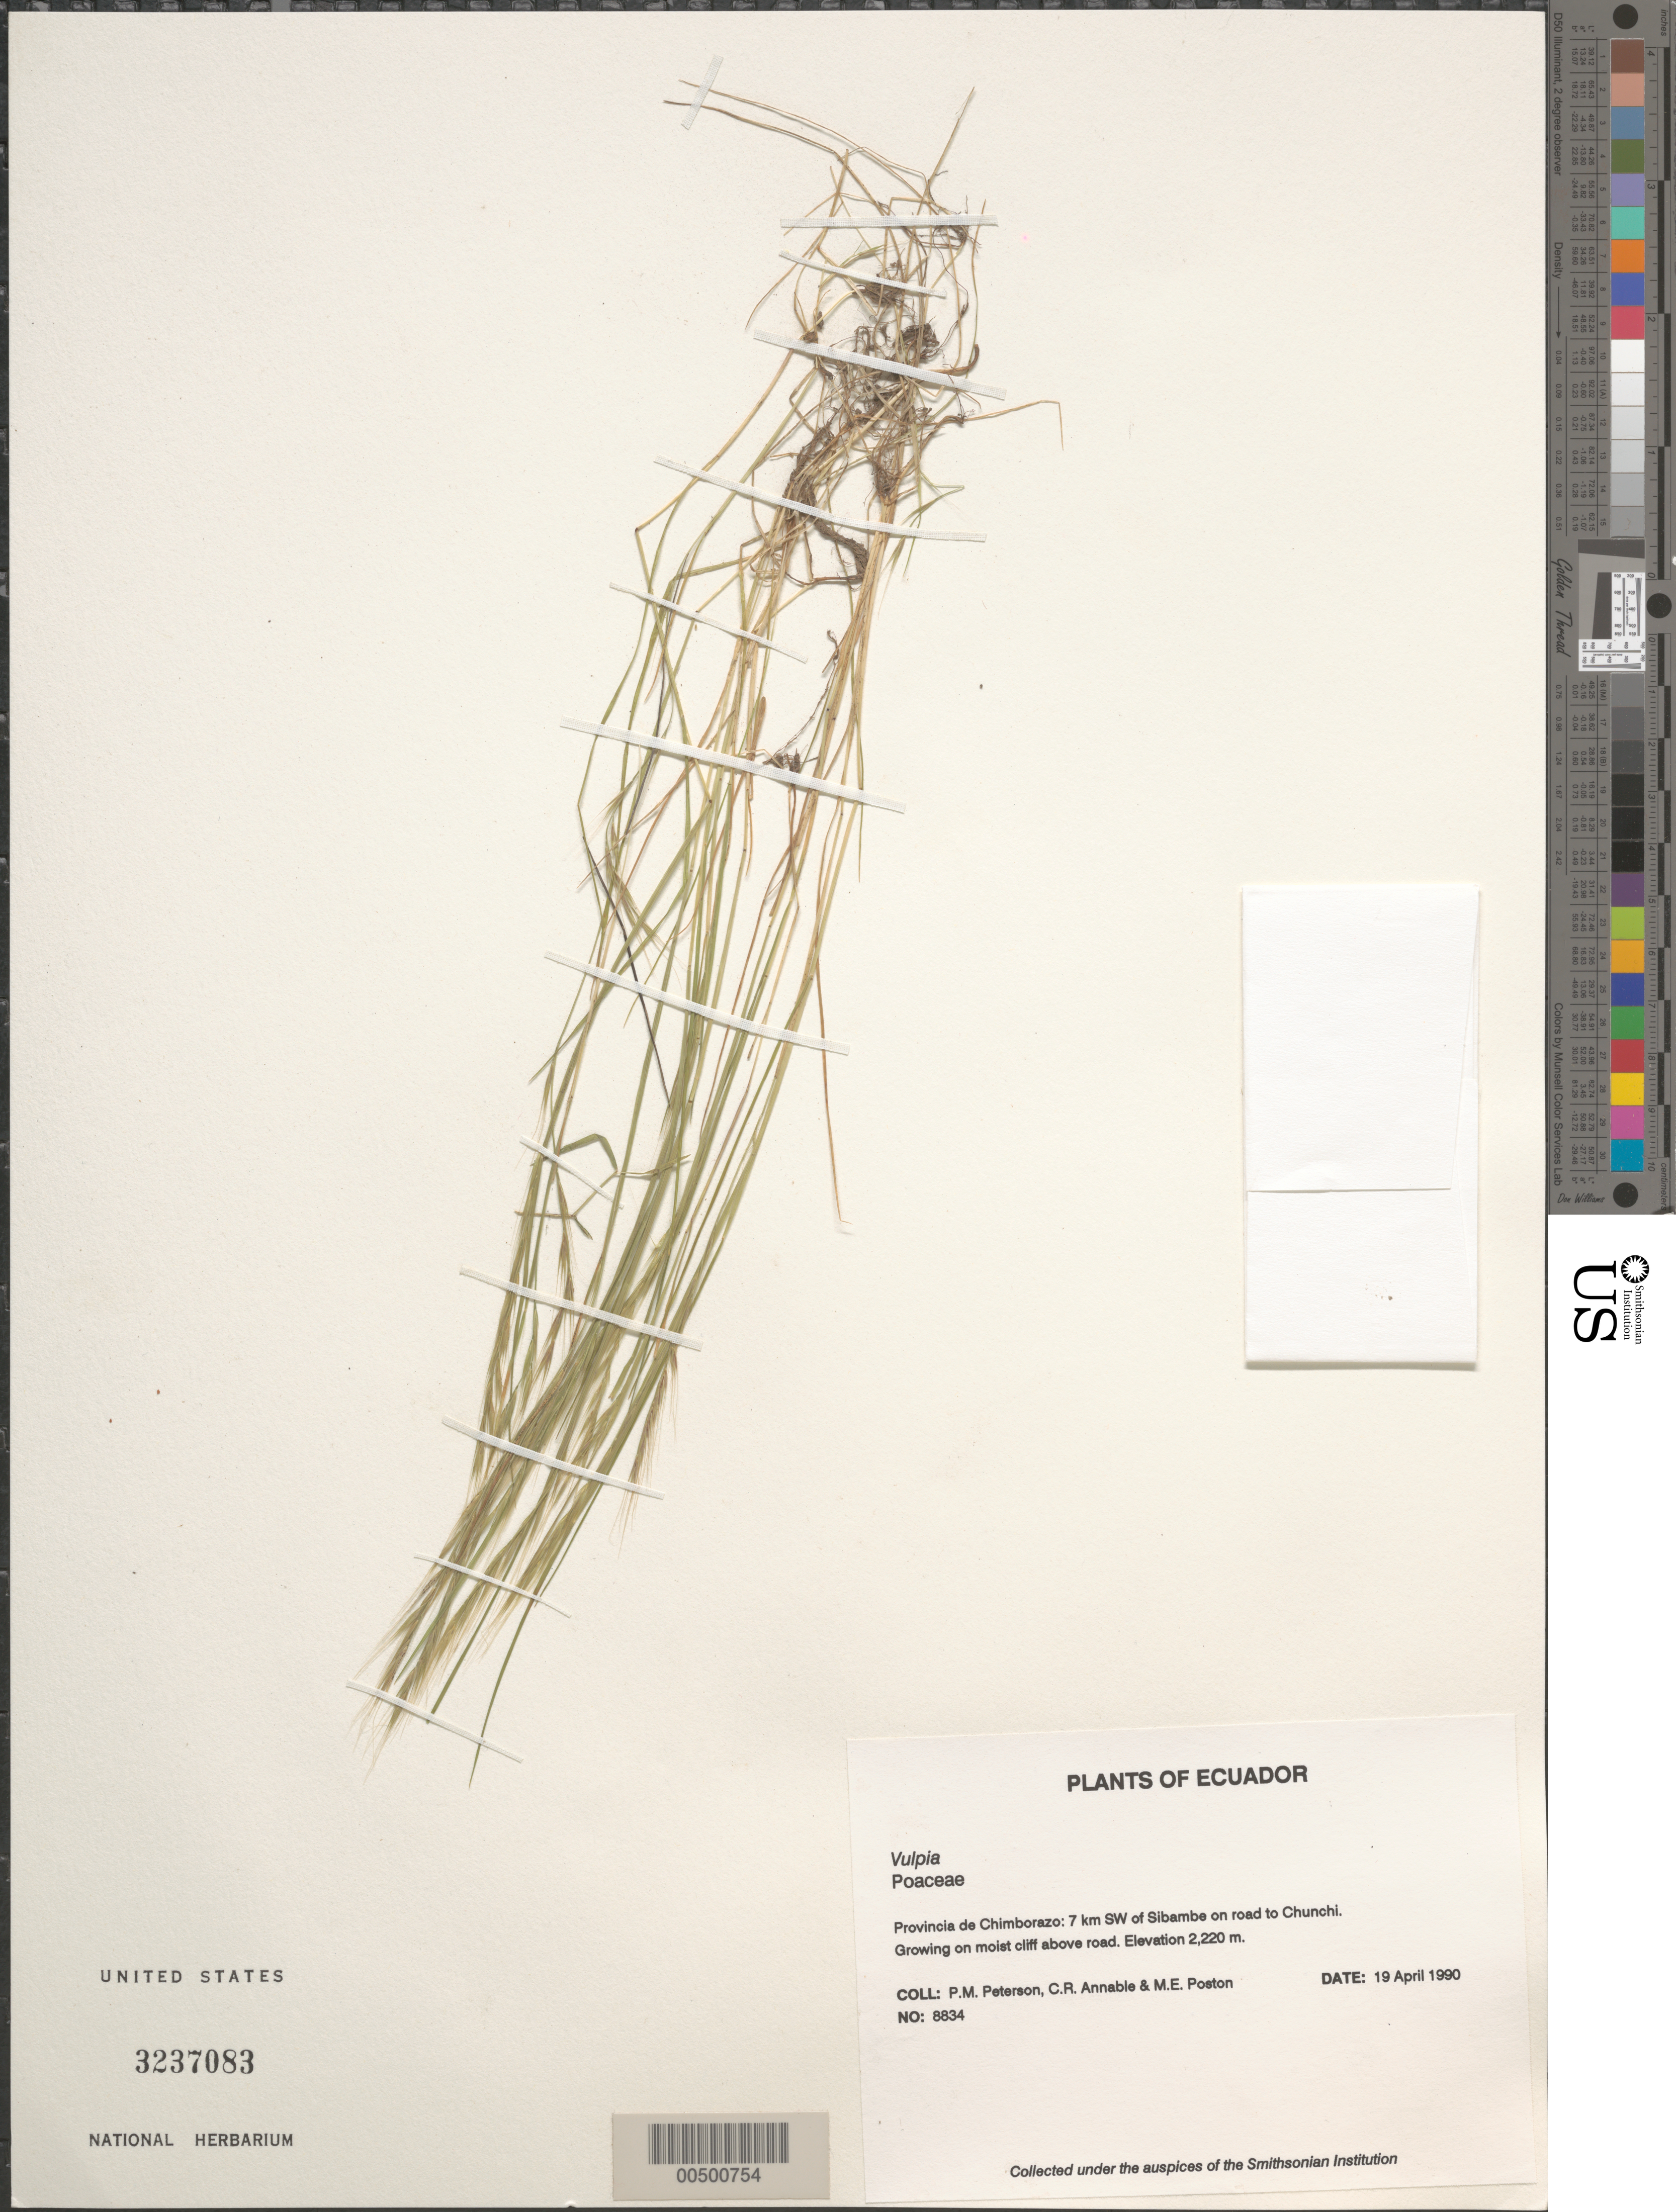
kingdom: Plantae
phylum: Tracheophyta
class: Liliopsida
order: Poales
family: Poaceae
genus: Vulpia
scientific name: Vulpia sp.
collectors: P. M. Peterson, C. R. Annable & M. Poston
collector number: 08834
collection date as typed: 19 Apr 1990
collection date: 1990-04-19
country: Ecuador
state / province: Chimborazo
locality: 7 km SW of Sibambe on road to Chunchi.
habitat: Growing on moist cliff above road.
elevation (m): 2220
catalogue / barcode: US 3237083